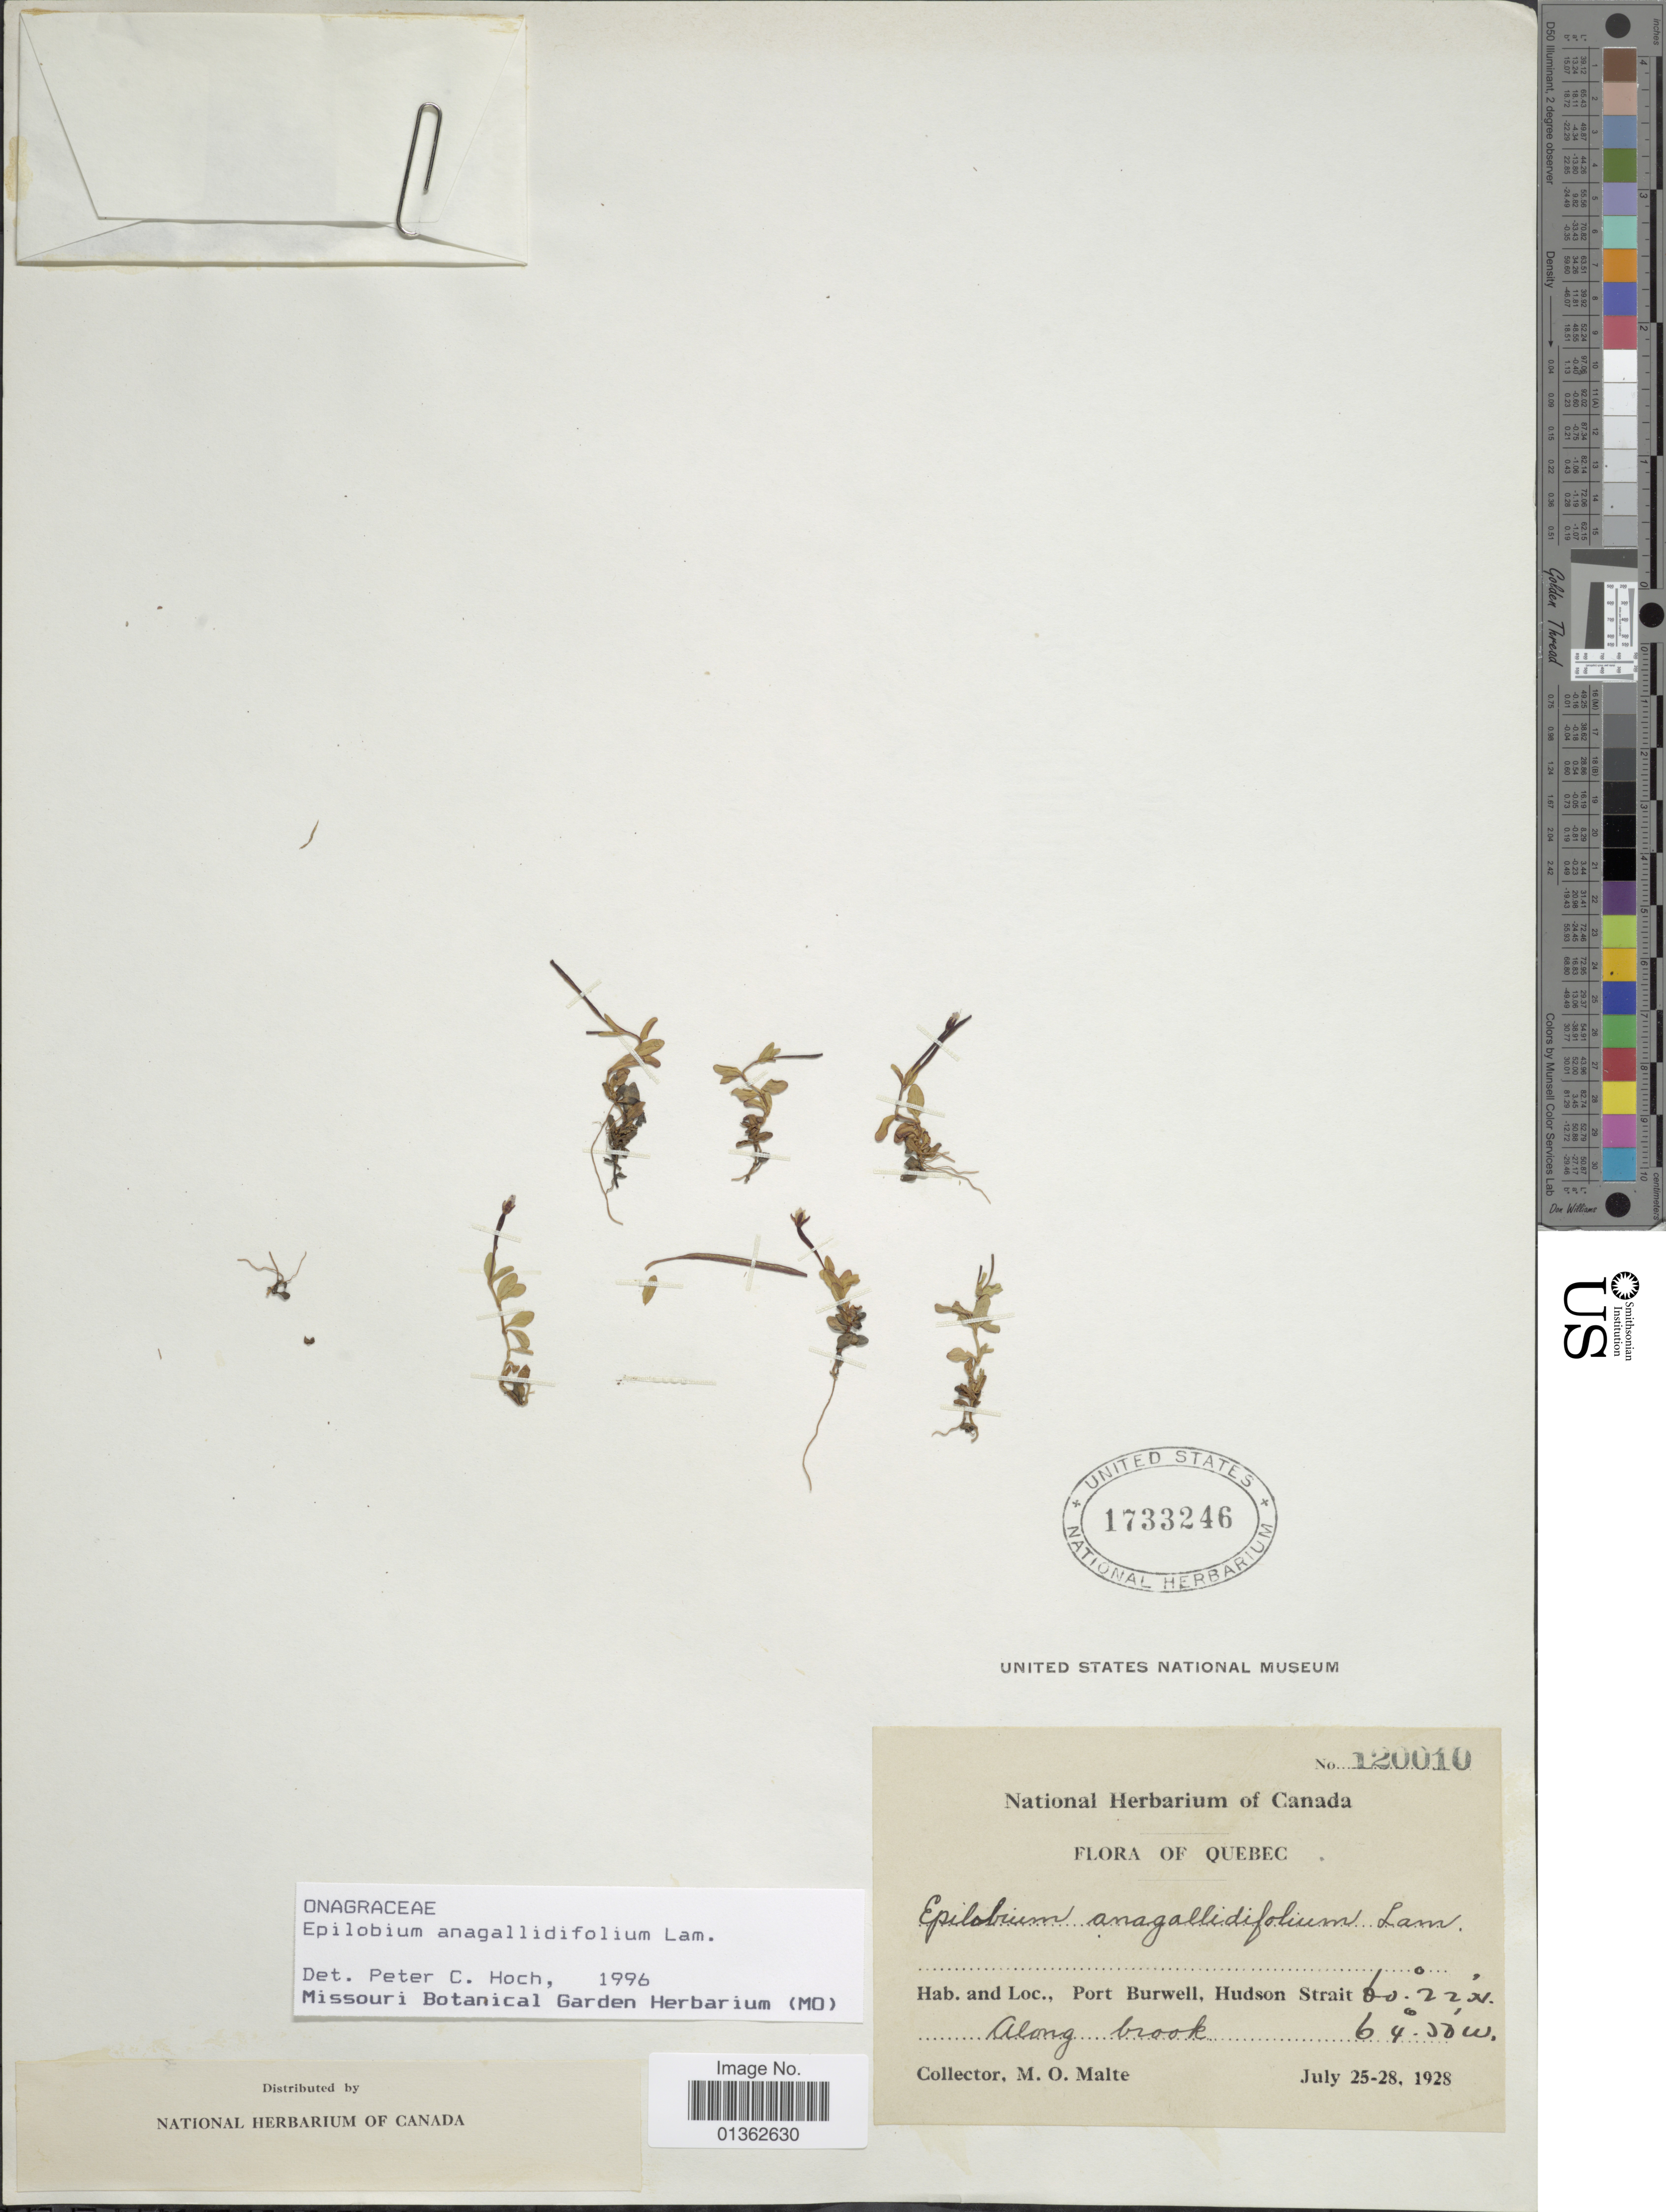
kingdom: Plantae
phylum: Tracheophyta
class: Magnoliopsida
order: Myrtales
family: Onagraceae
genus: Epilobium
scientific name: Epilobium anagallidifolium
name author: Lam.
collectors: M. O. Malte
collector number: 120010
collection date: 1928-07-25/1928-07-28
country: Canada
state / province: Quebec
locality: Port Burwell, Hudson Strait.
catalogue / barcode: US 1733246